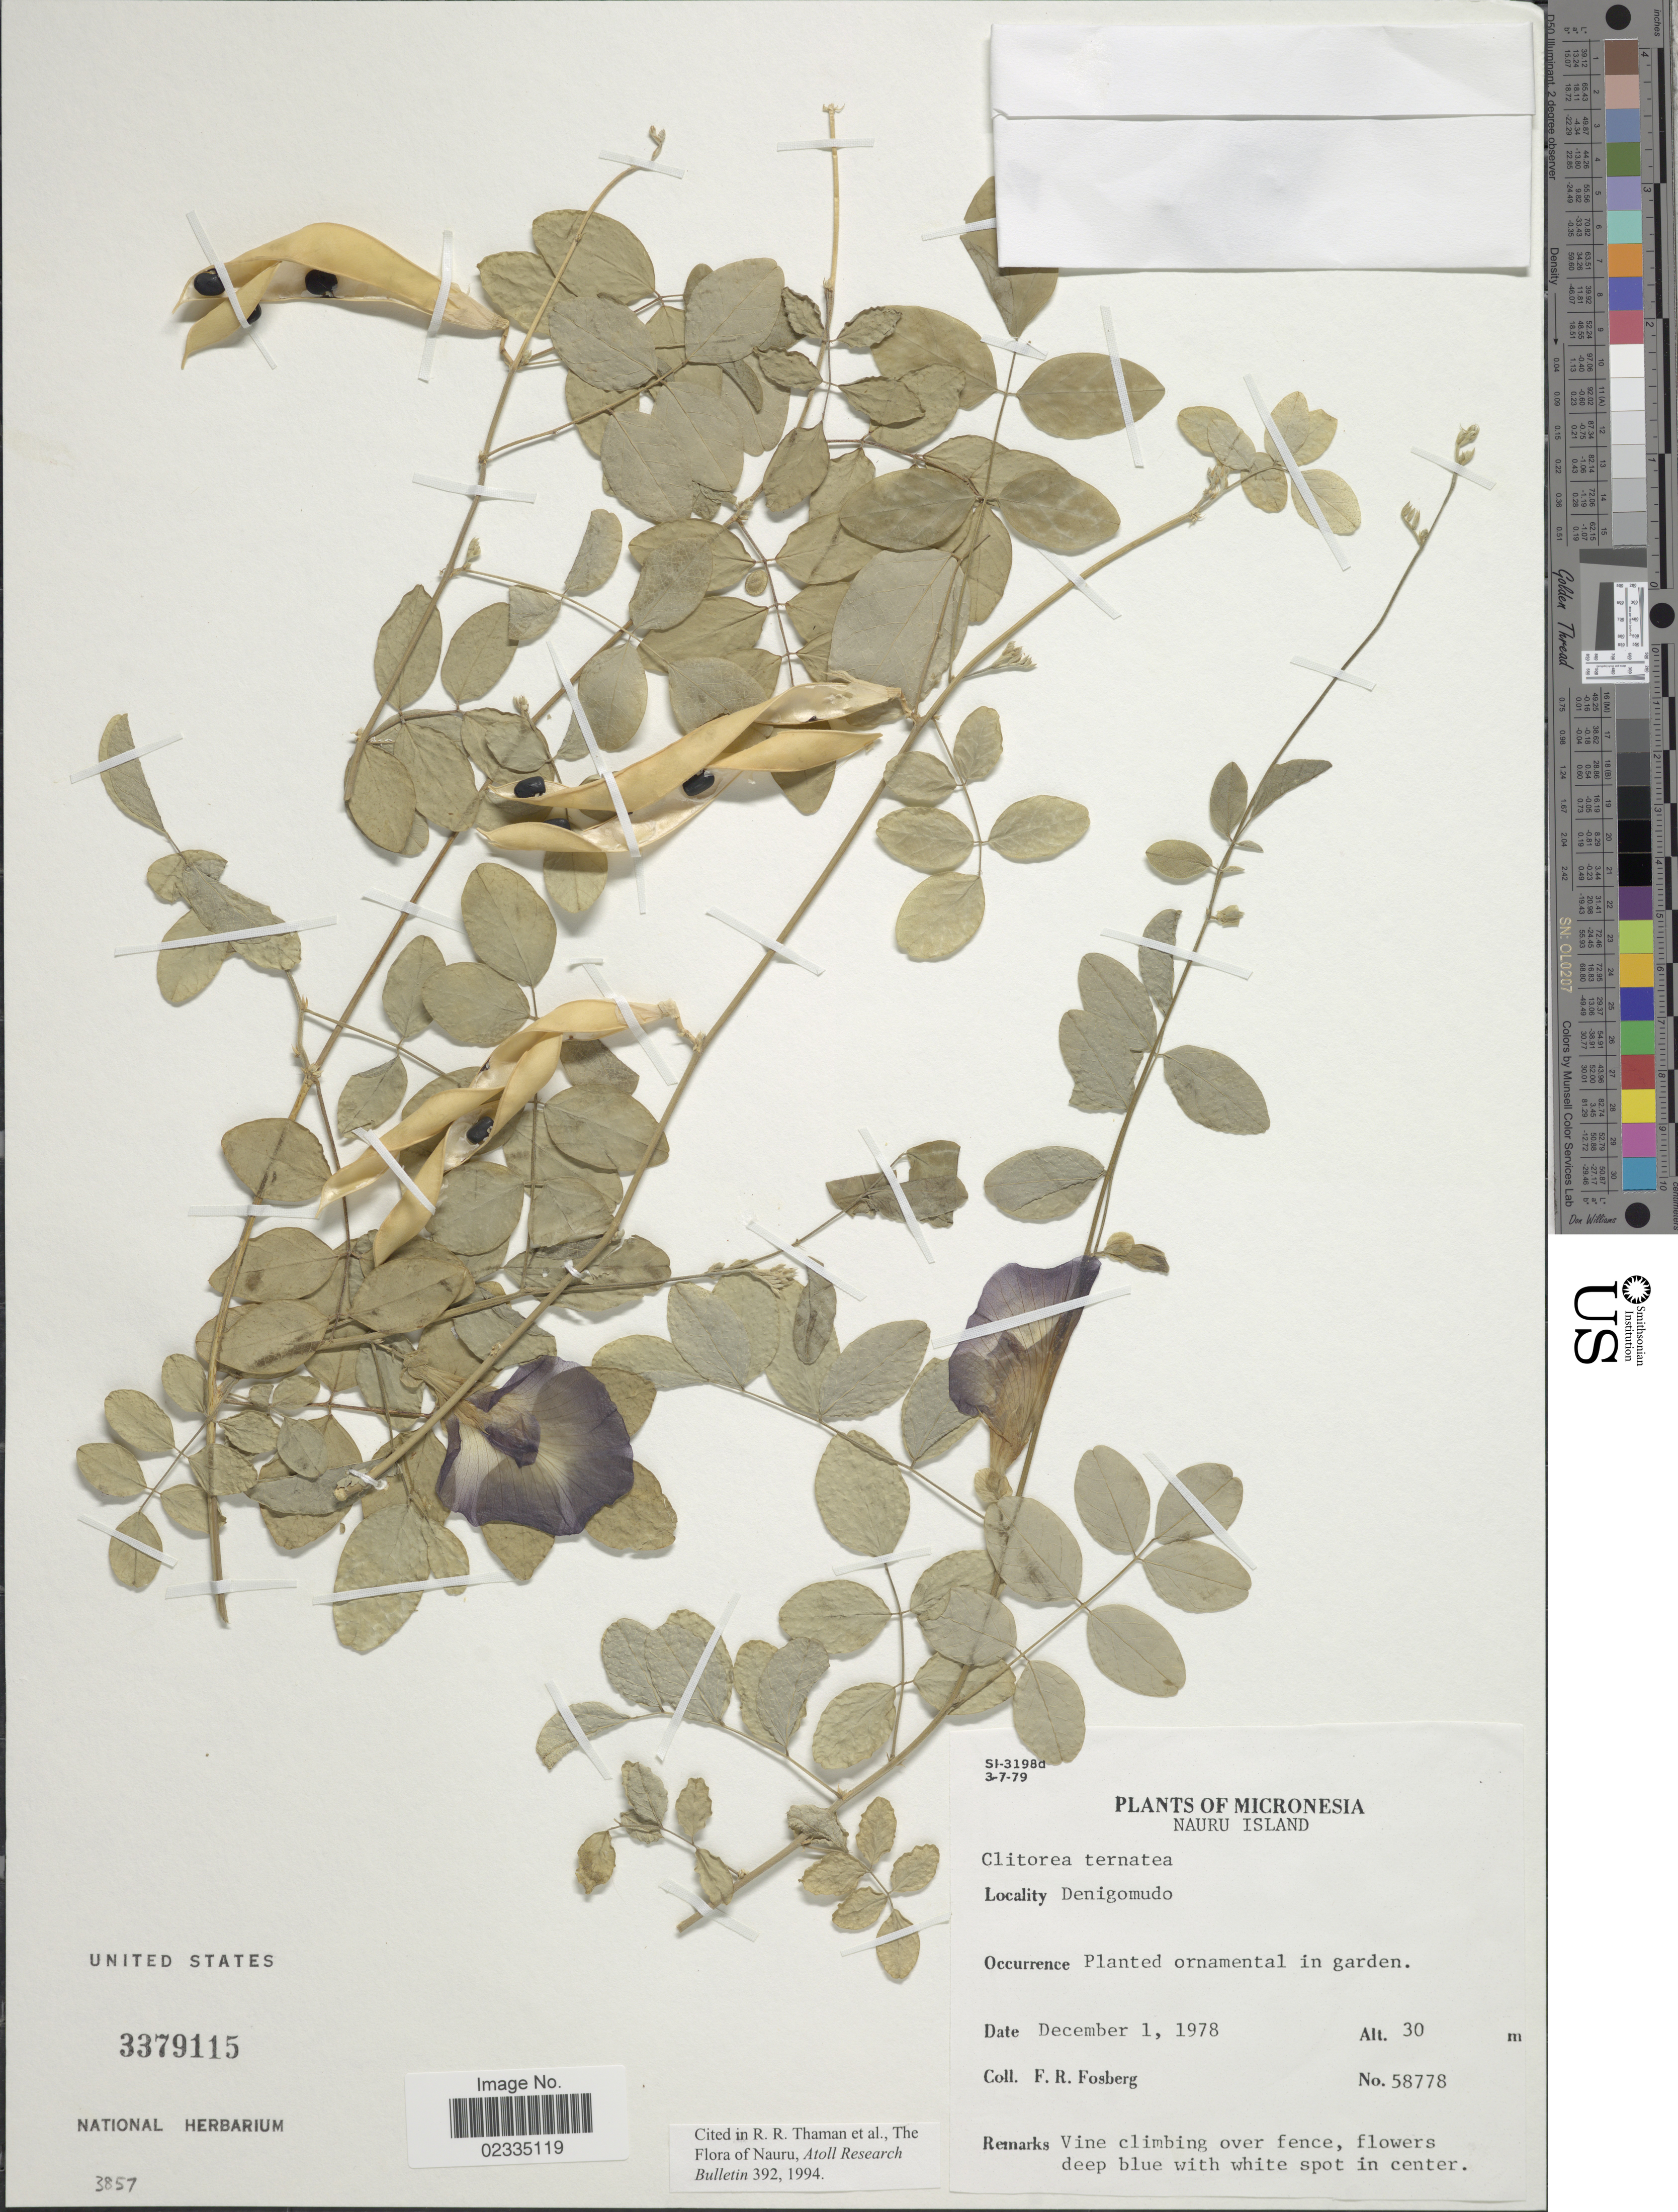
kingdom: Plantae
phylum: Tracheophyta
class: Magnoliopsida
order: Fabales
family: Fabaceae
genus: Clitoria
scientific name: Clitoria ternatea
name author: L.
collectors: F. R. Fosberg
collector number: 58778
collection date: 1978-12-01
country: Nauru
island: Nauru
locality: Nauru Island, Denigomudo. Planted ornamental in garden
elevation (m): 30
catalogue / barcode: US 3379115